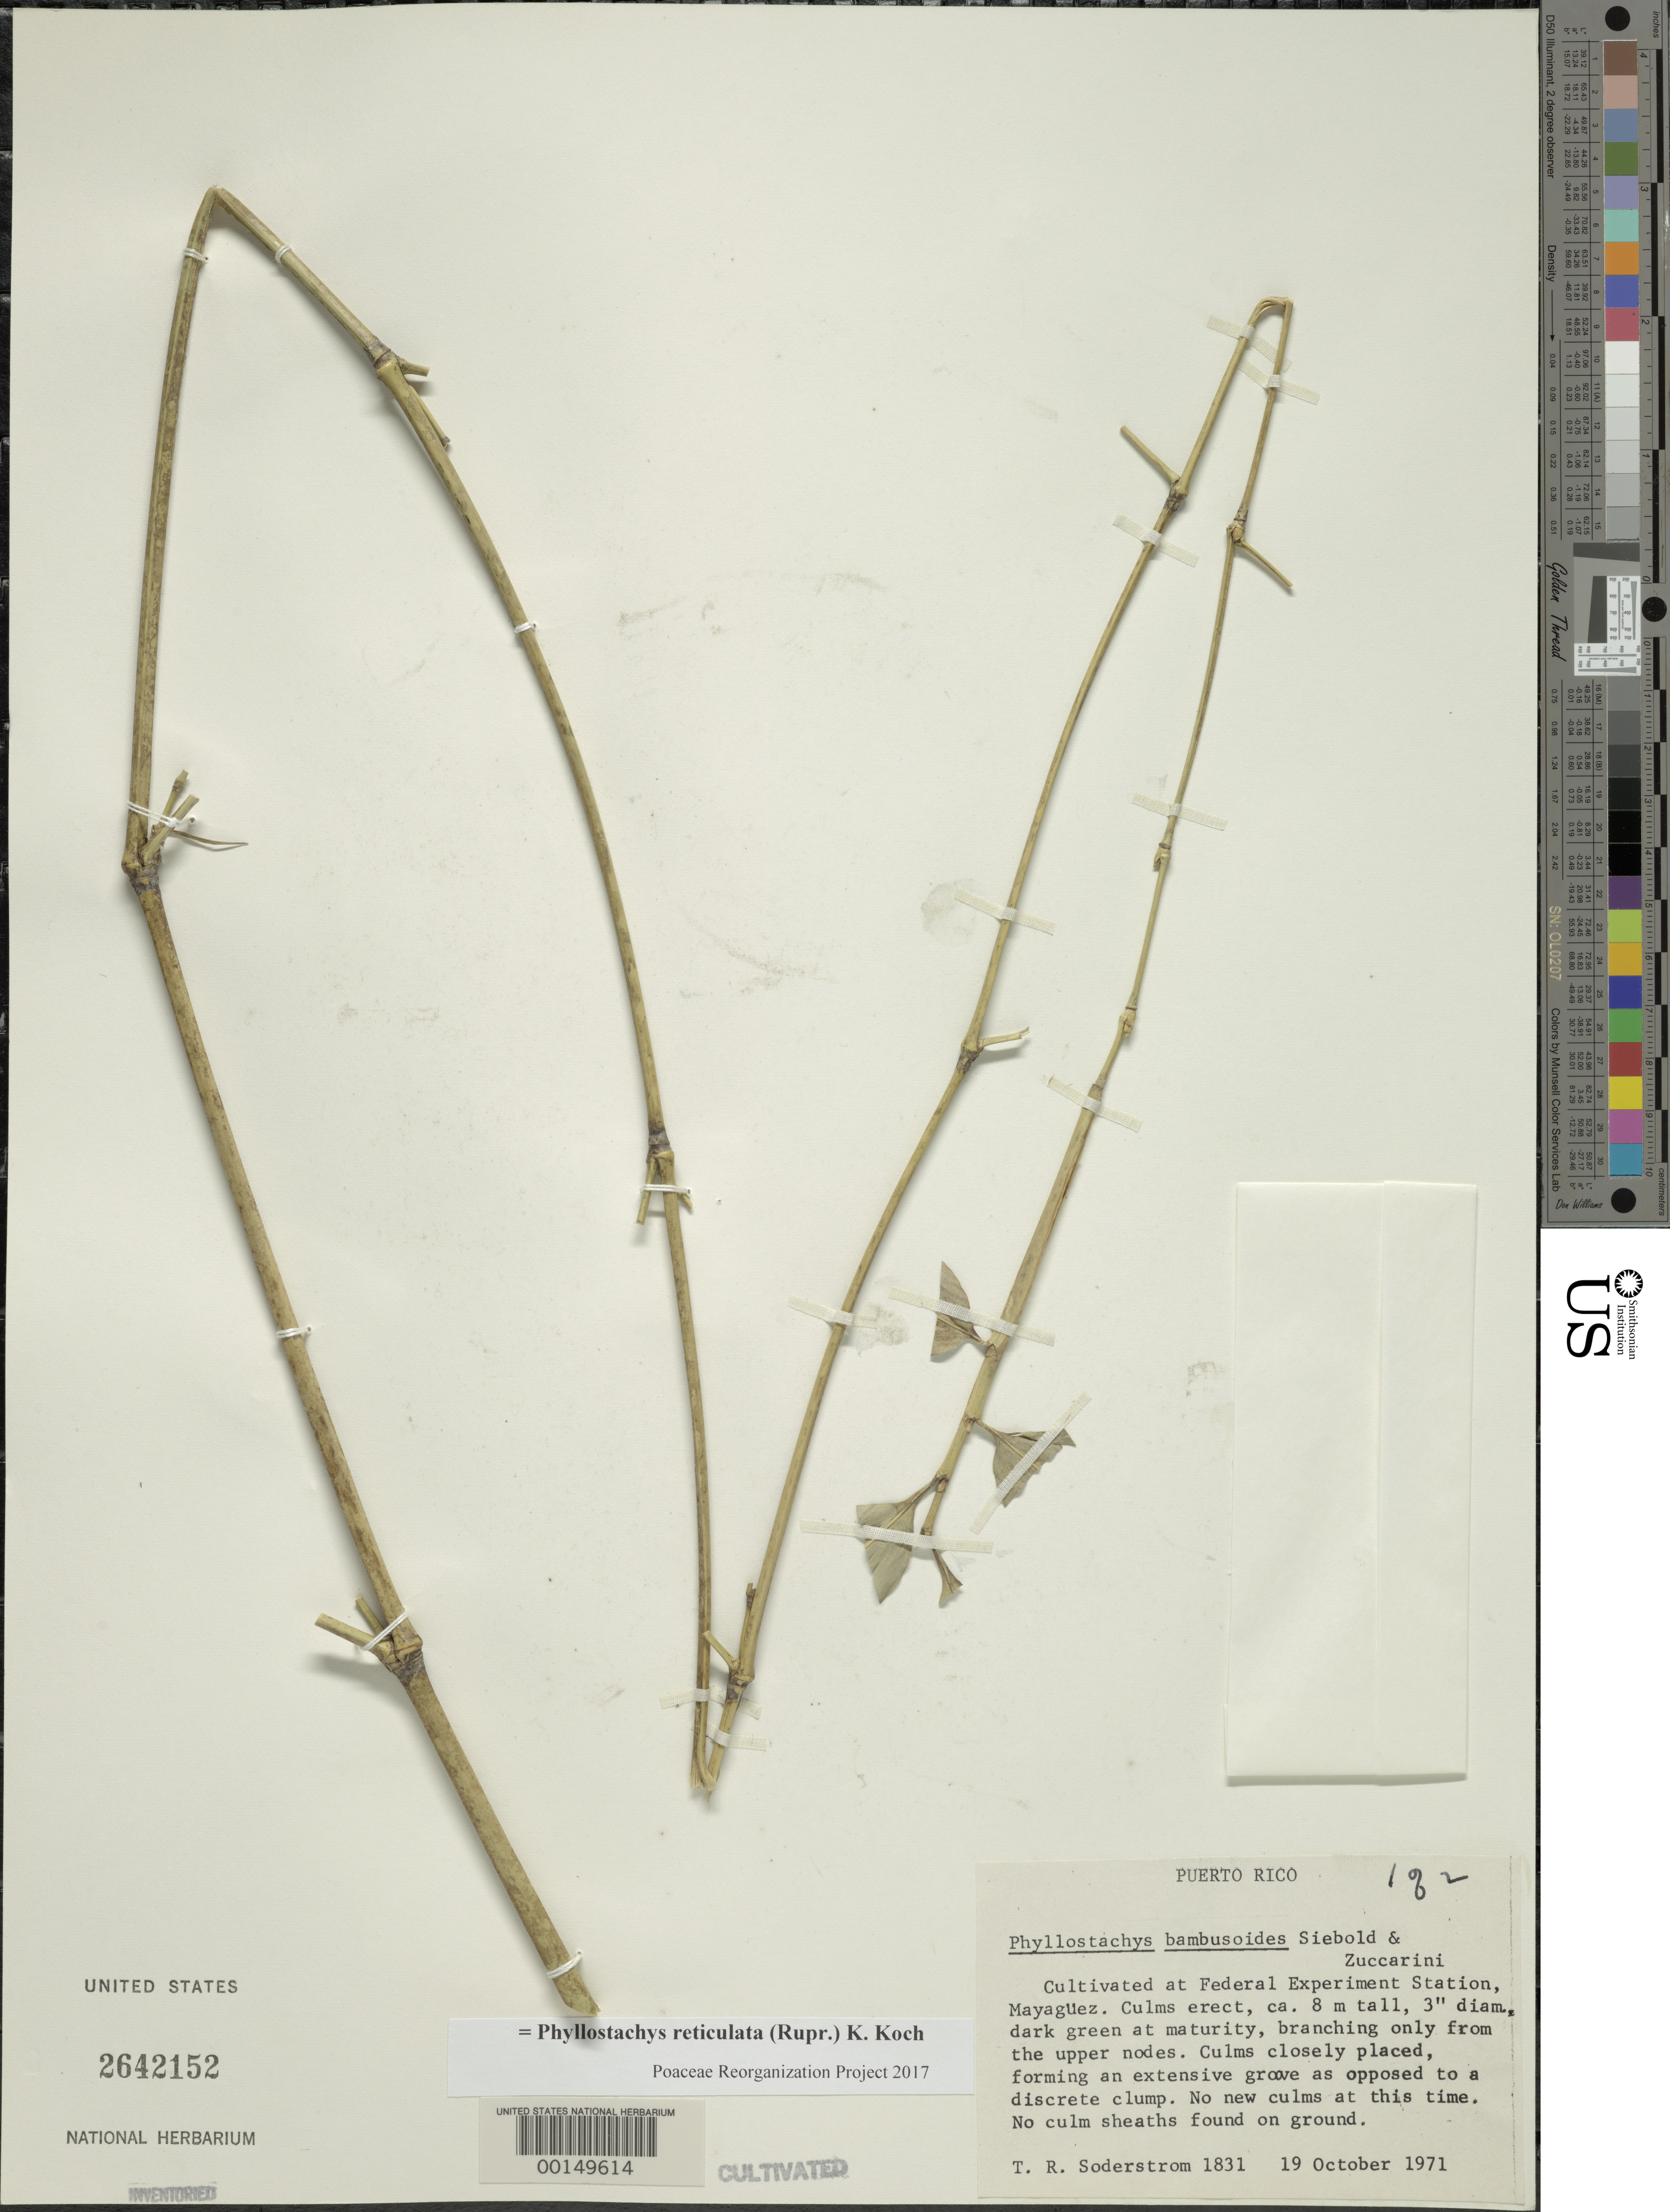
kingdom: Plantae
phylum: Tracheophyta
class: Liliopsida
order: Poales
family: Poaceae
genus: Phyllostachys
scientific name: Phyllostachys reticulata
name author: (Rupr.) K. Koch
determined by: Poaceae Reorganization Project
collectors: T. R. Soderstrom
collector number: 1831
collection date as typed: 19 Oct 1971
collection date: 1971-10-19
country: Puerto Rico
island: Greater Antilles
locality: Mayaguez, federal experiment station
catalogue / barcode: US 2642152